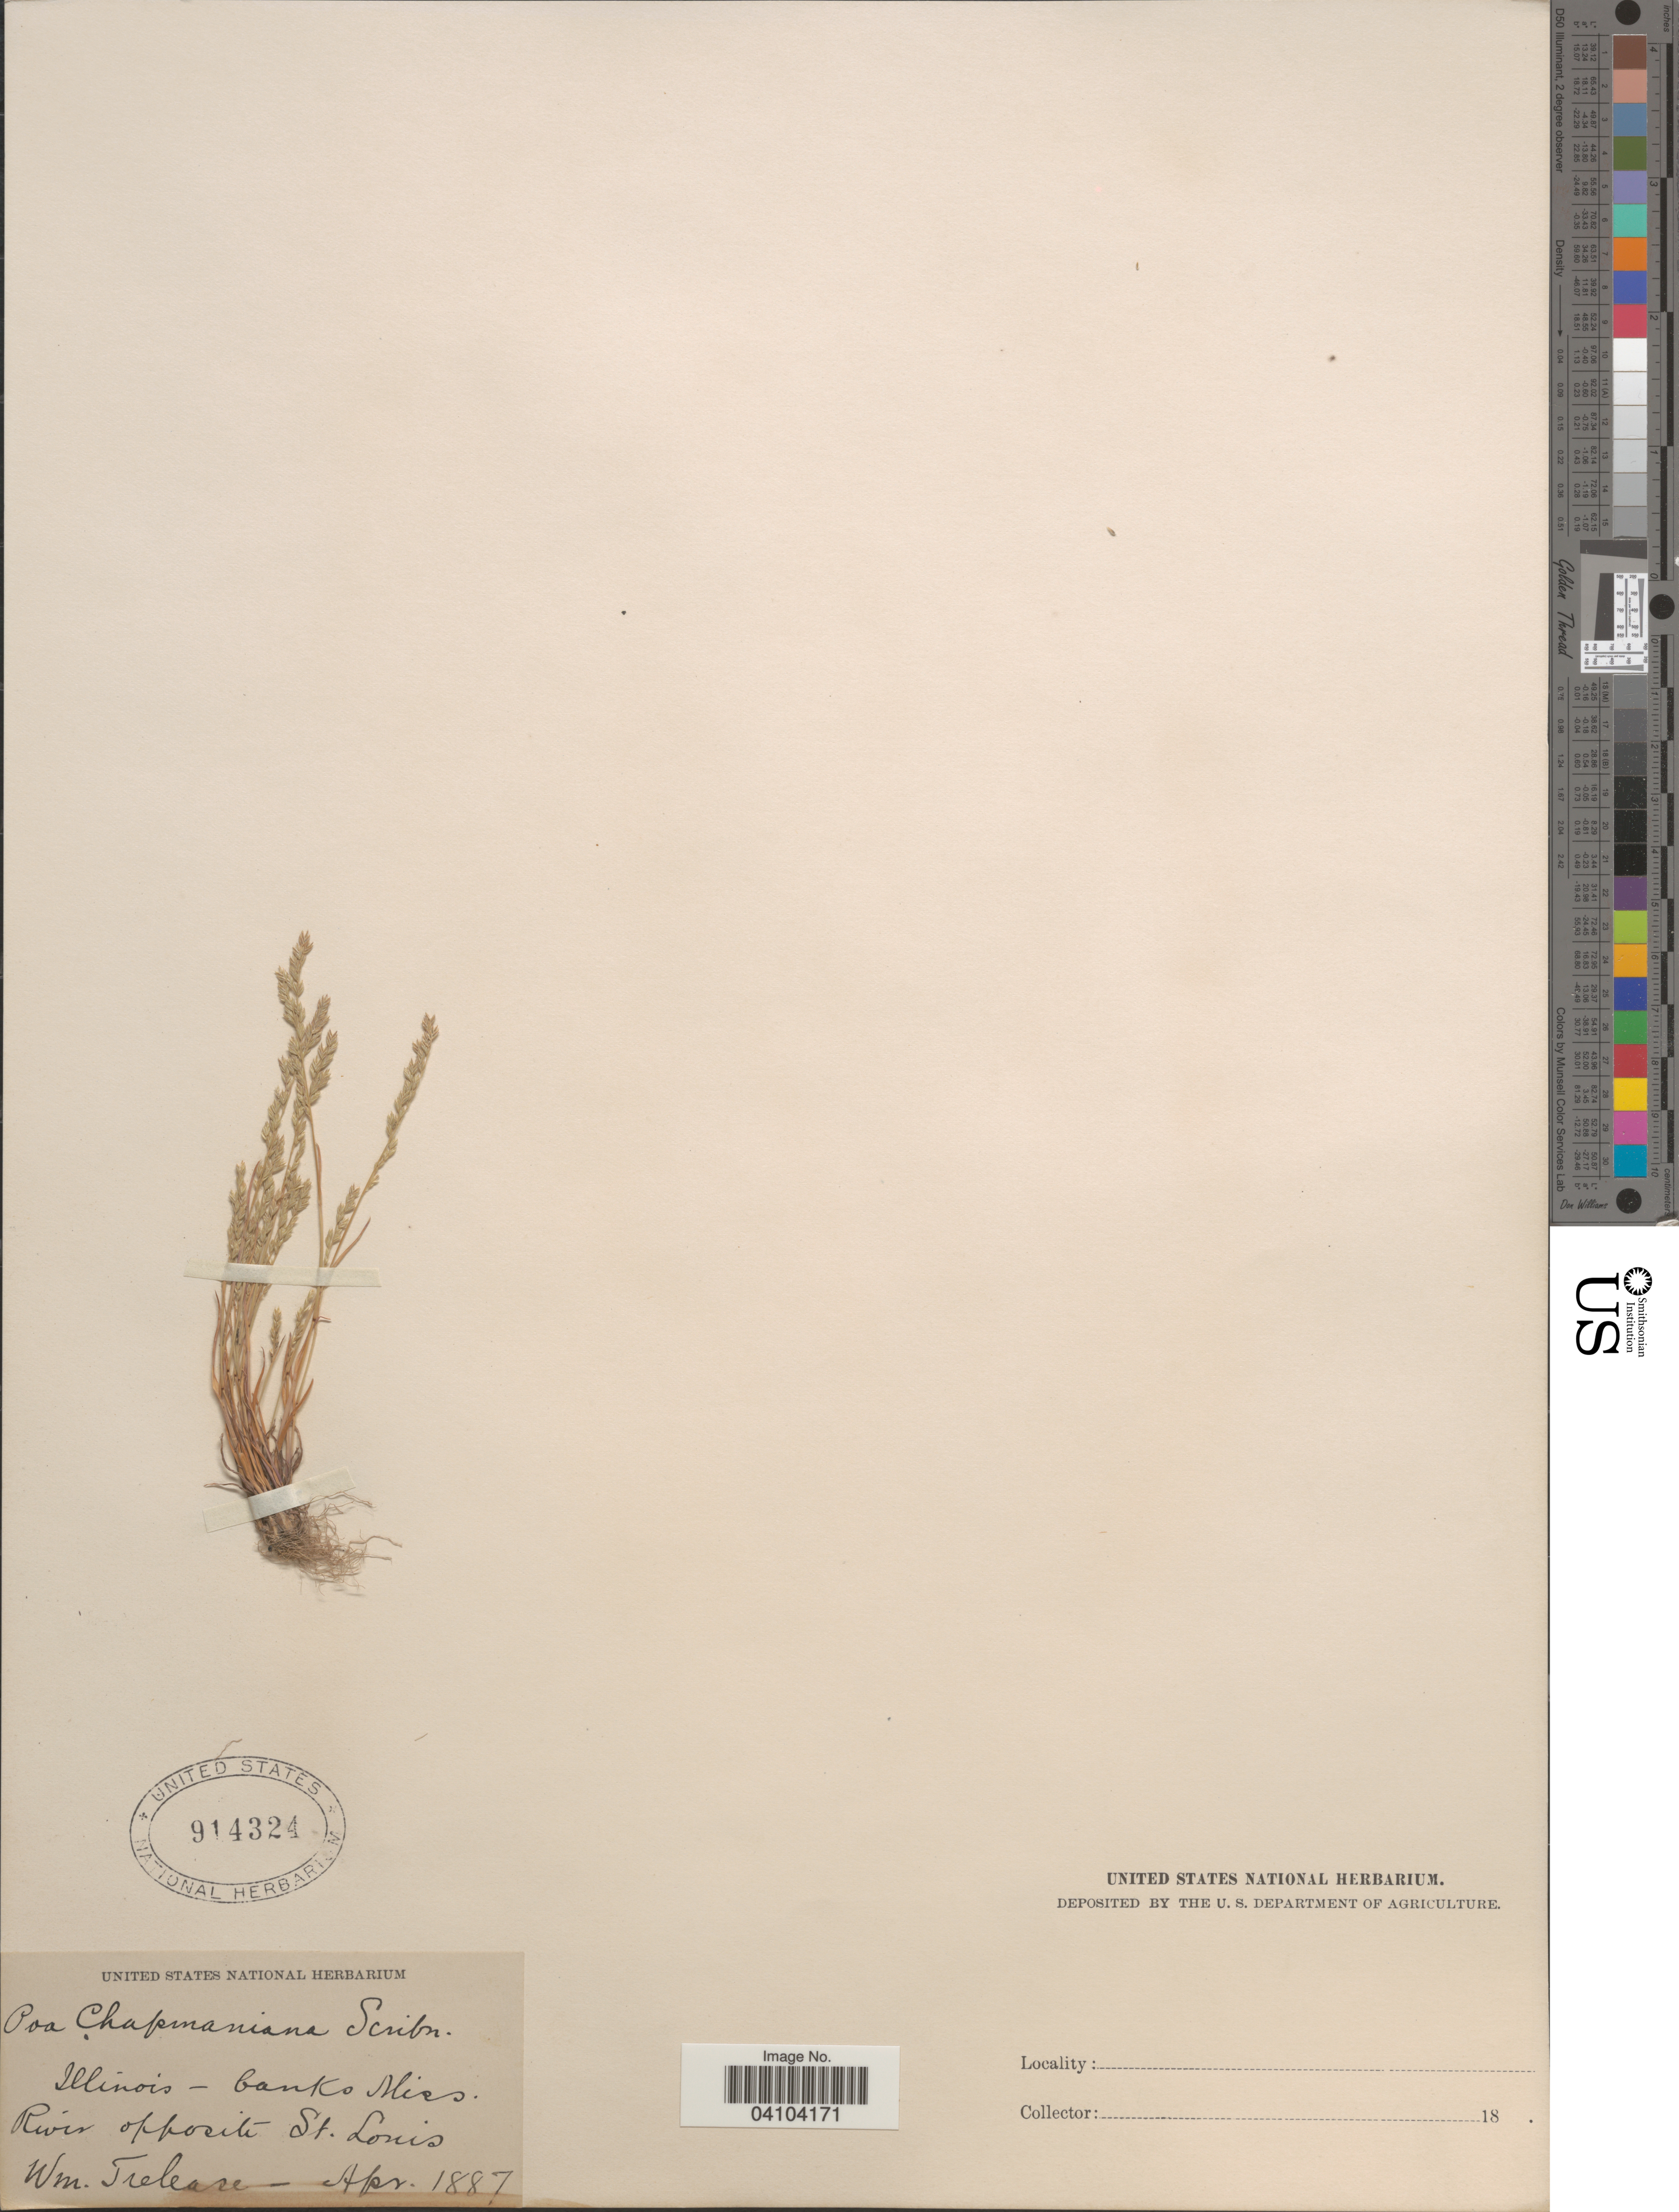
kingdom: Plantae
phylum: Tracheophyta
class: Liliopsida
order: Poales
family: Poaceae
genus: Poa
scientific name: Poa chapmaniana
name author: Scribn.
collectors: W. Trelease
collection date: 1887-04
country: United States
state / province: Illinois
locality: Banks Miss. River opposite St. Louis.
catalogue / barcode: US 914324